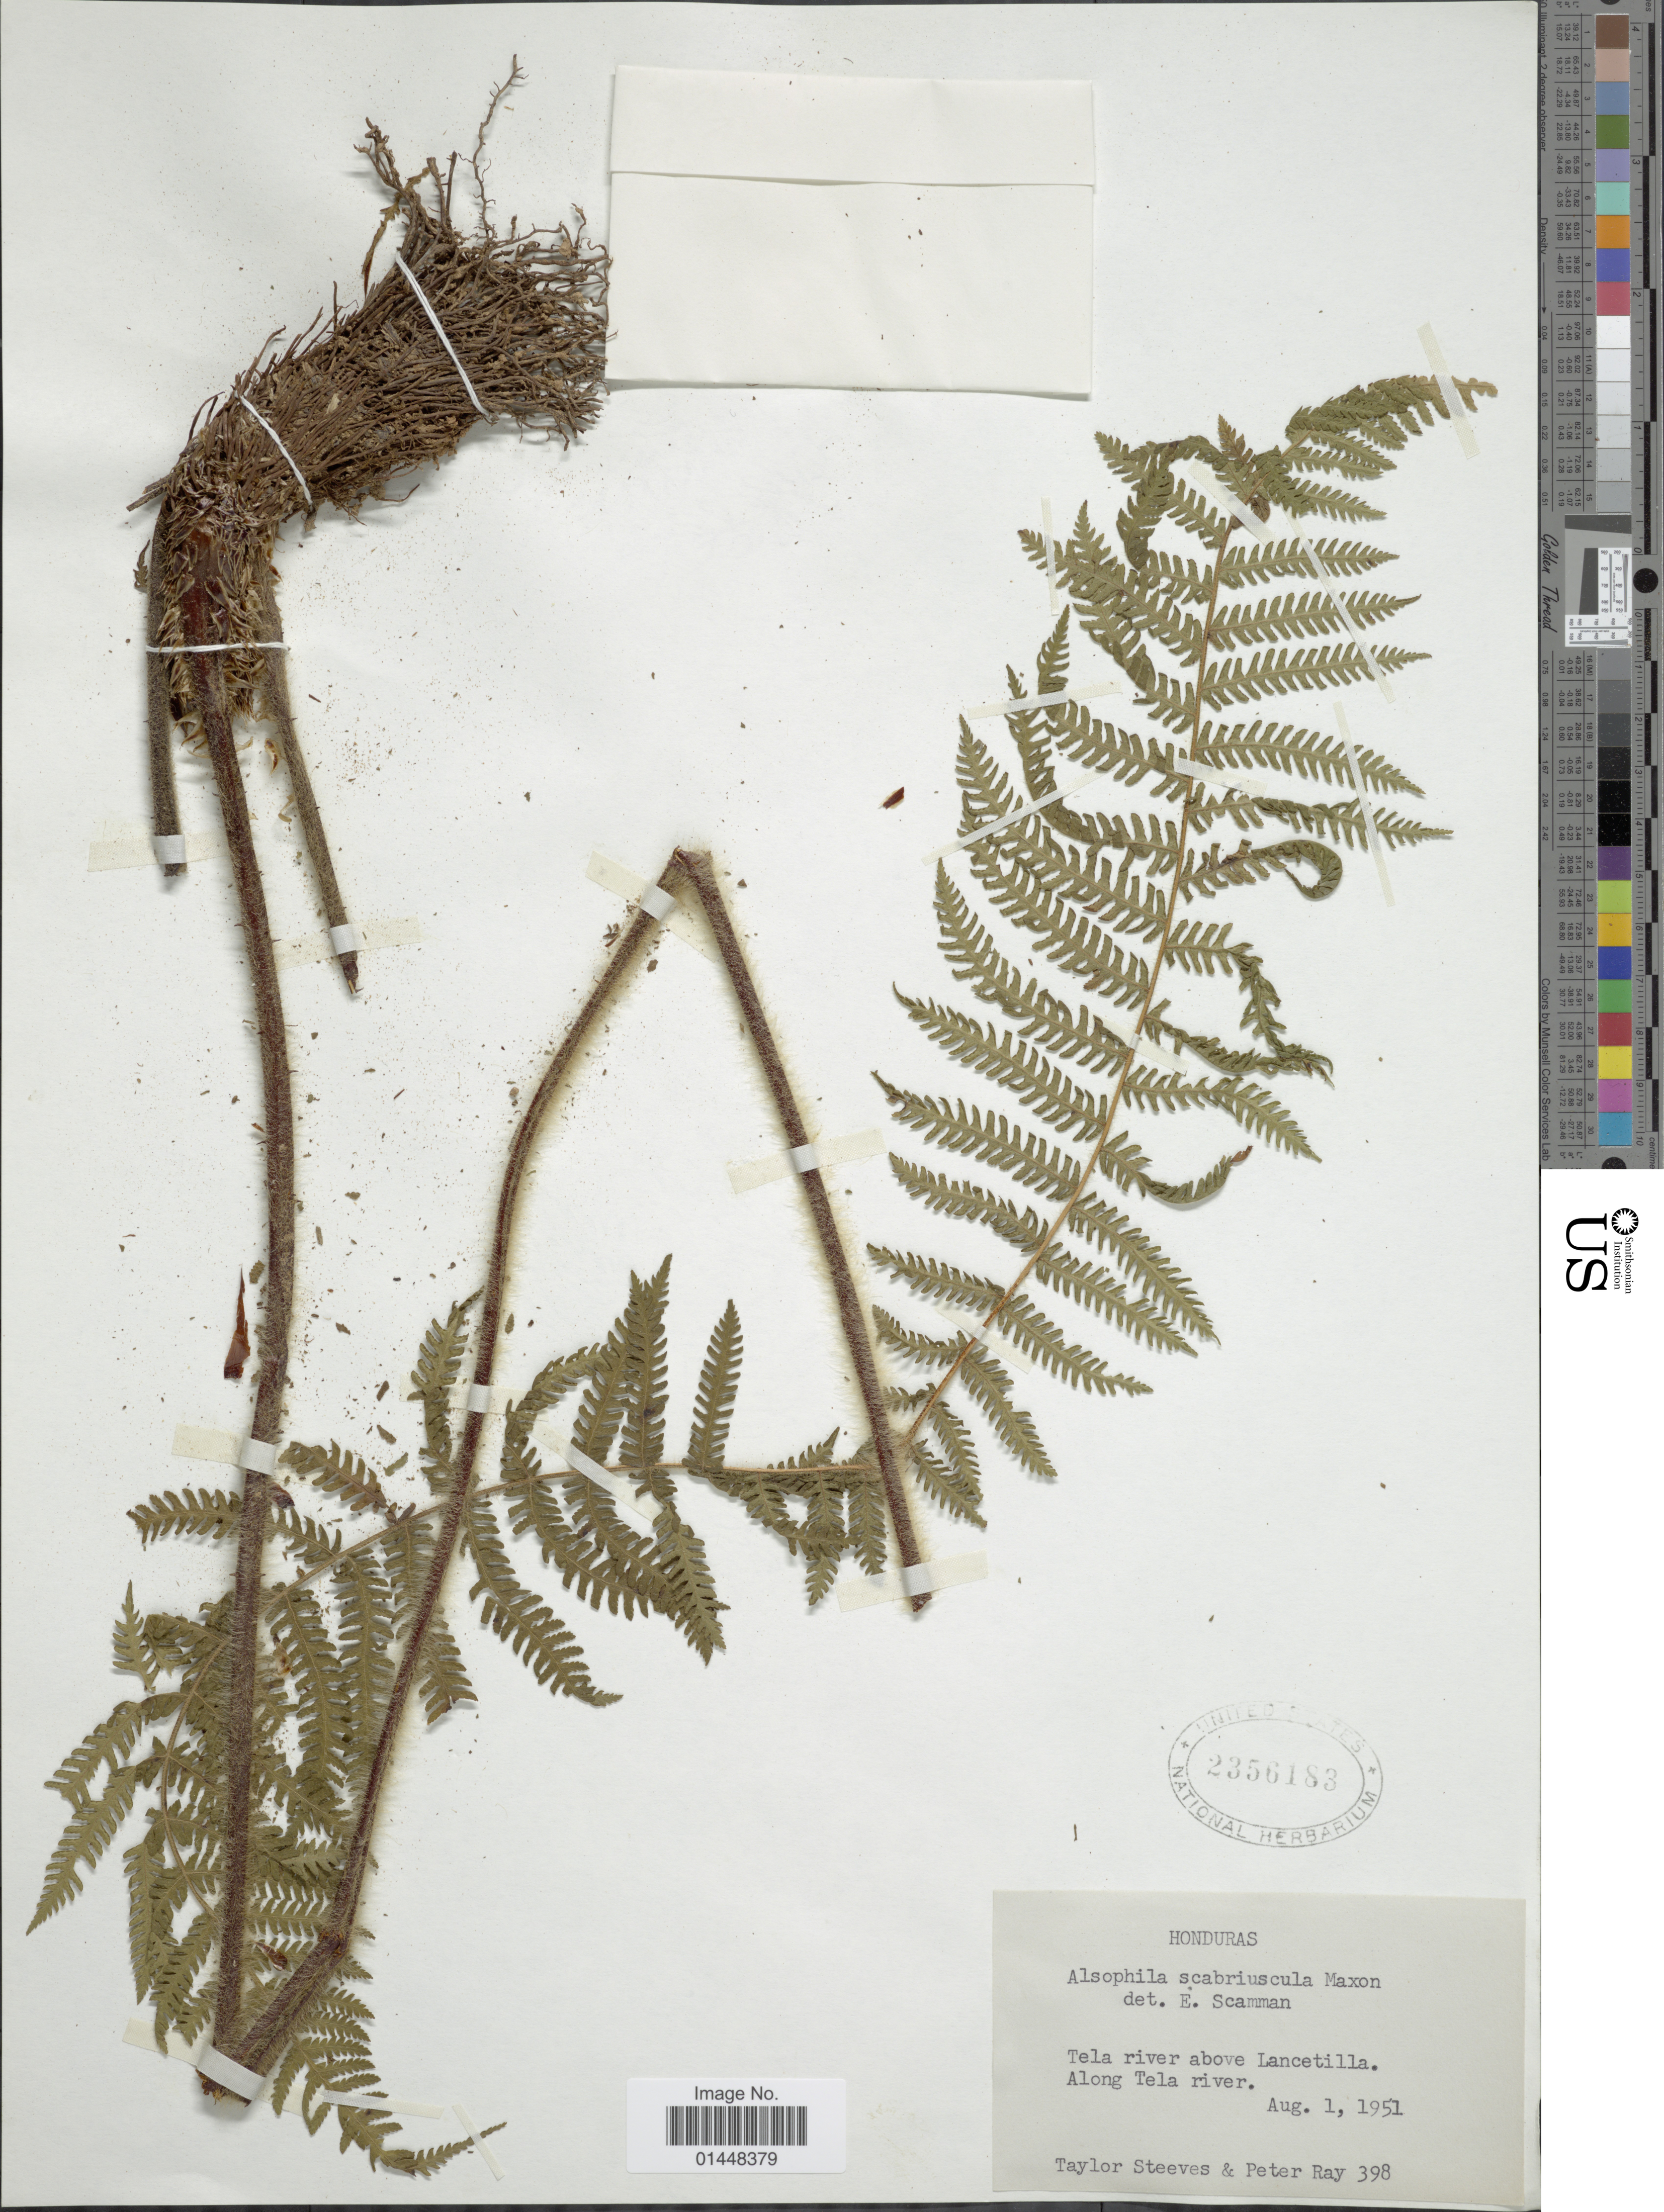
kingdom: Plantae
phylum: Tracheophyta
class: Polypodiopsida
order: Cyatheales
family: Cyatheaceae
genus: Cyathea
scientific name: Cyathea bicrenata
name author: Liebm.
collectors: T. Steeves & P. Ray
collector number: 398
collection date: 1951-08-01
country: Honduras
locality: Honduras, Tela river above Lancetilla. Along Tela river.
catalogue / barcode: US 2356183